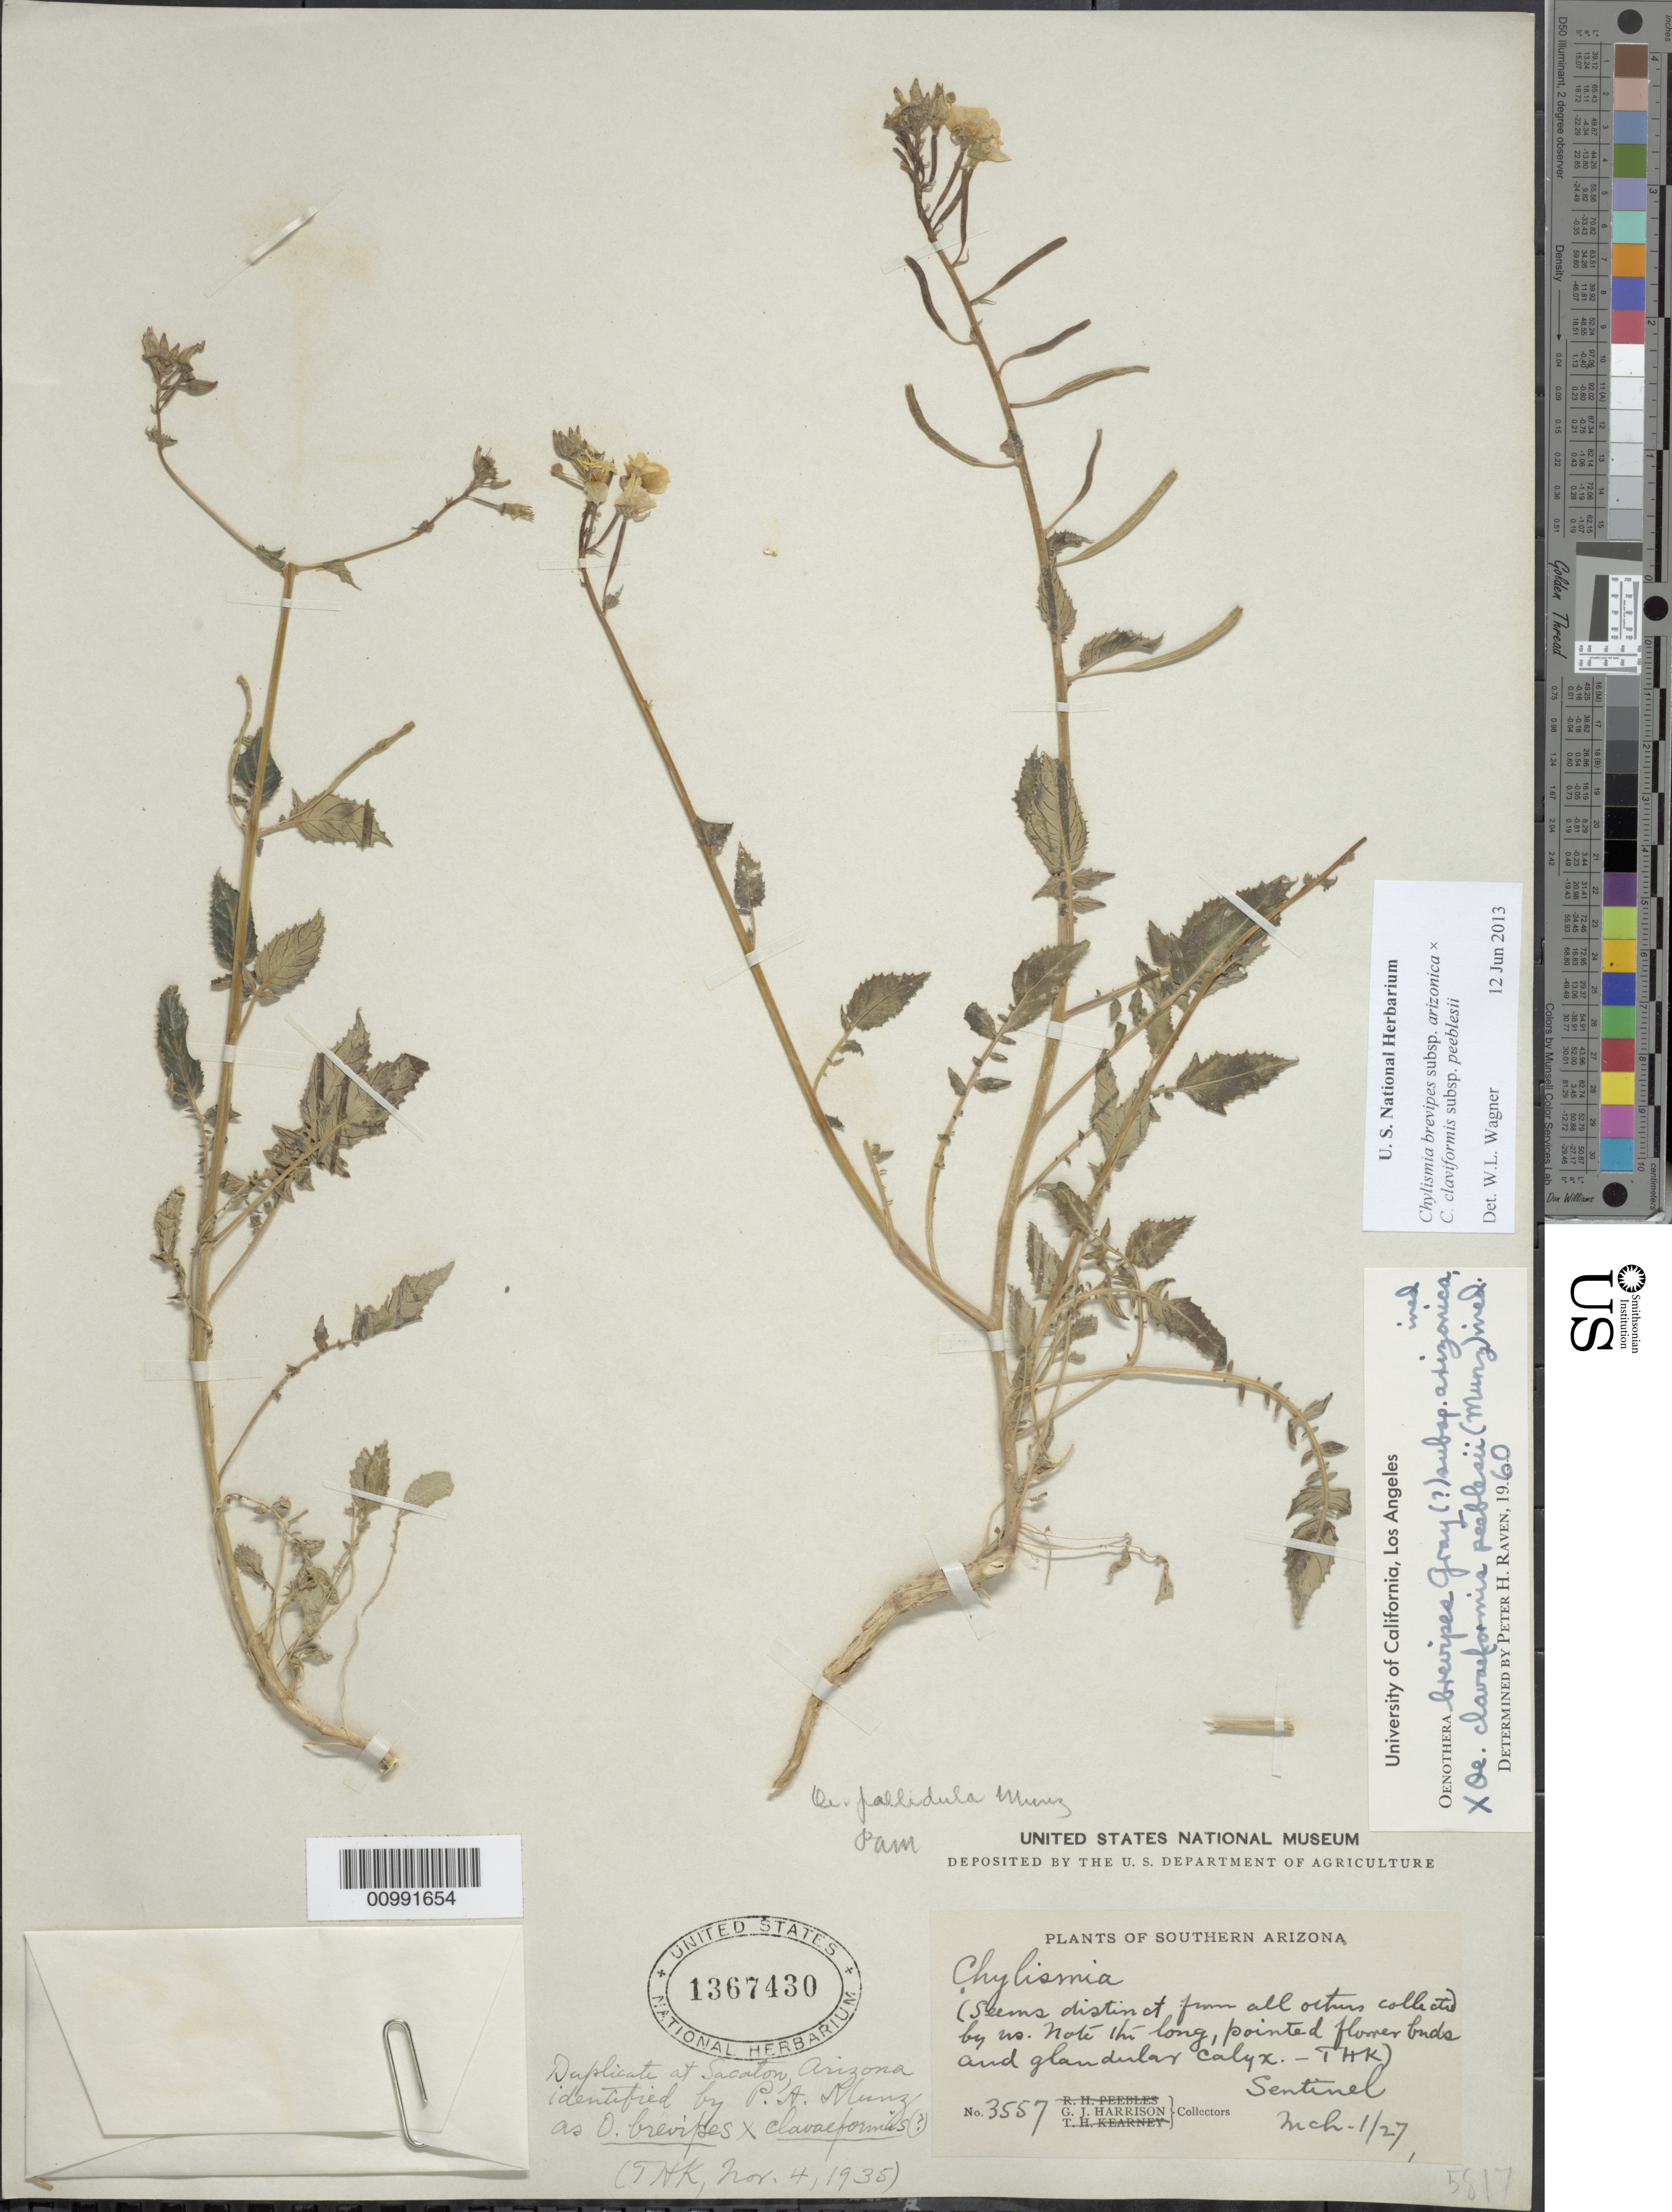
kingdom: Plantae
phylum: Tracheophyta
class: Magnoliopsida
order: Myrtales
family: Onagraceae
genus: Chylismia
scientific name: Chylismia brevipes subsp. arizonica x C. claviformis subsp. peeblesii (Munz) W.L. Wagner & Hoch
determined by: Wagner, W. L., (BOT), Smithsonian Institution - National Museum of Natural History (UNITED STATES)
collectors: G. J. Harrison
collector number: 3557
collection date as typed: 01 Mar 1927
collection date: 1927-03-01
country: United States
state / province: Arizona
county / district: Maricopa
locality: Sentinel.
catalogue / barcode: US 1367430